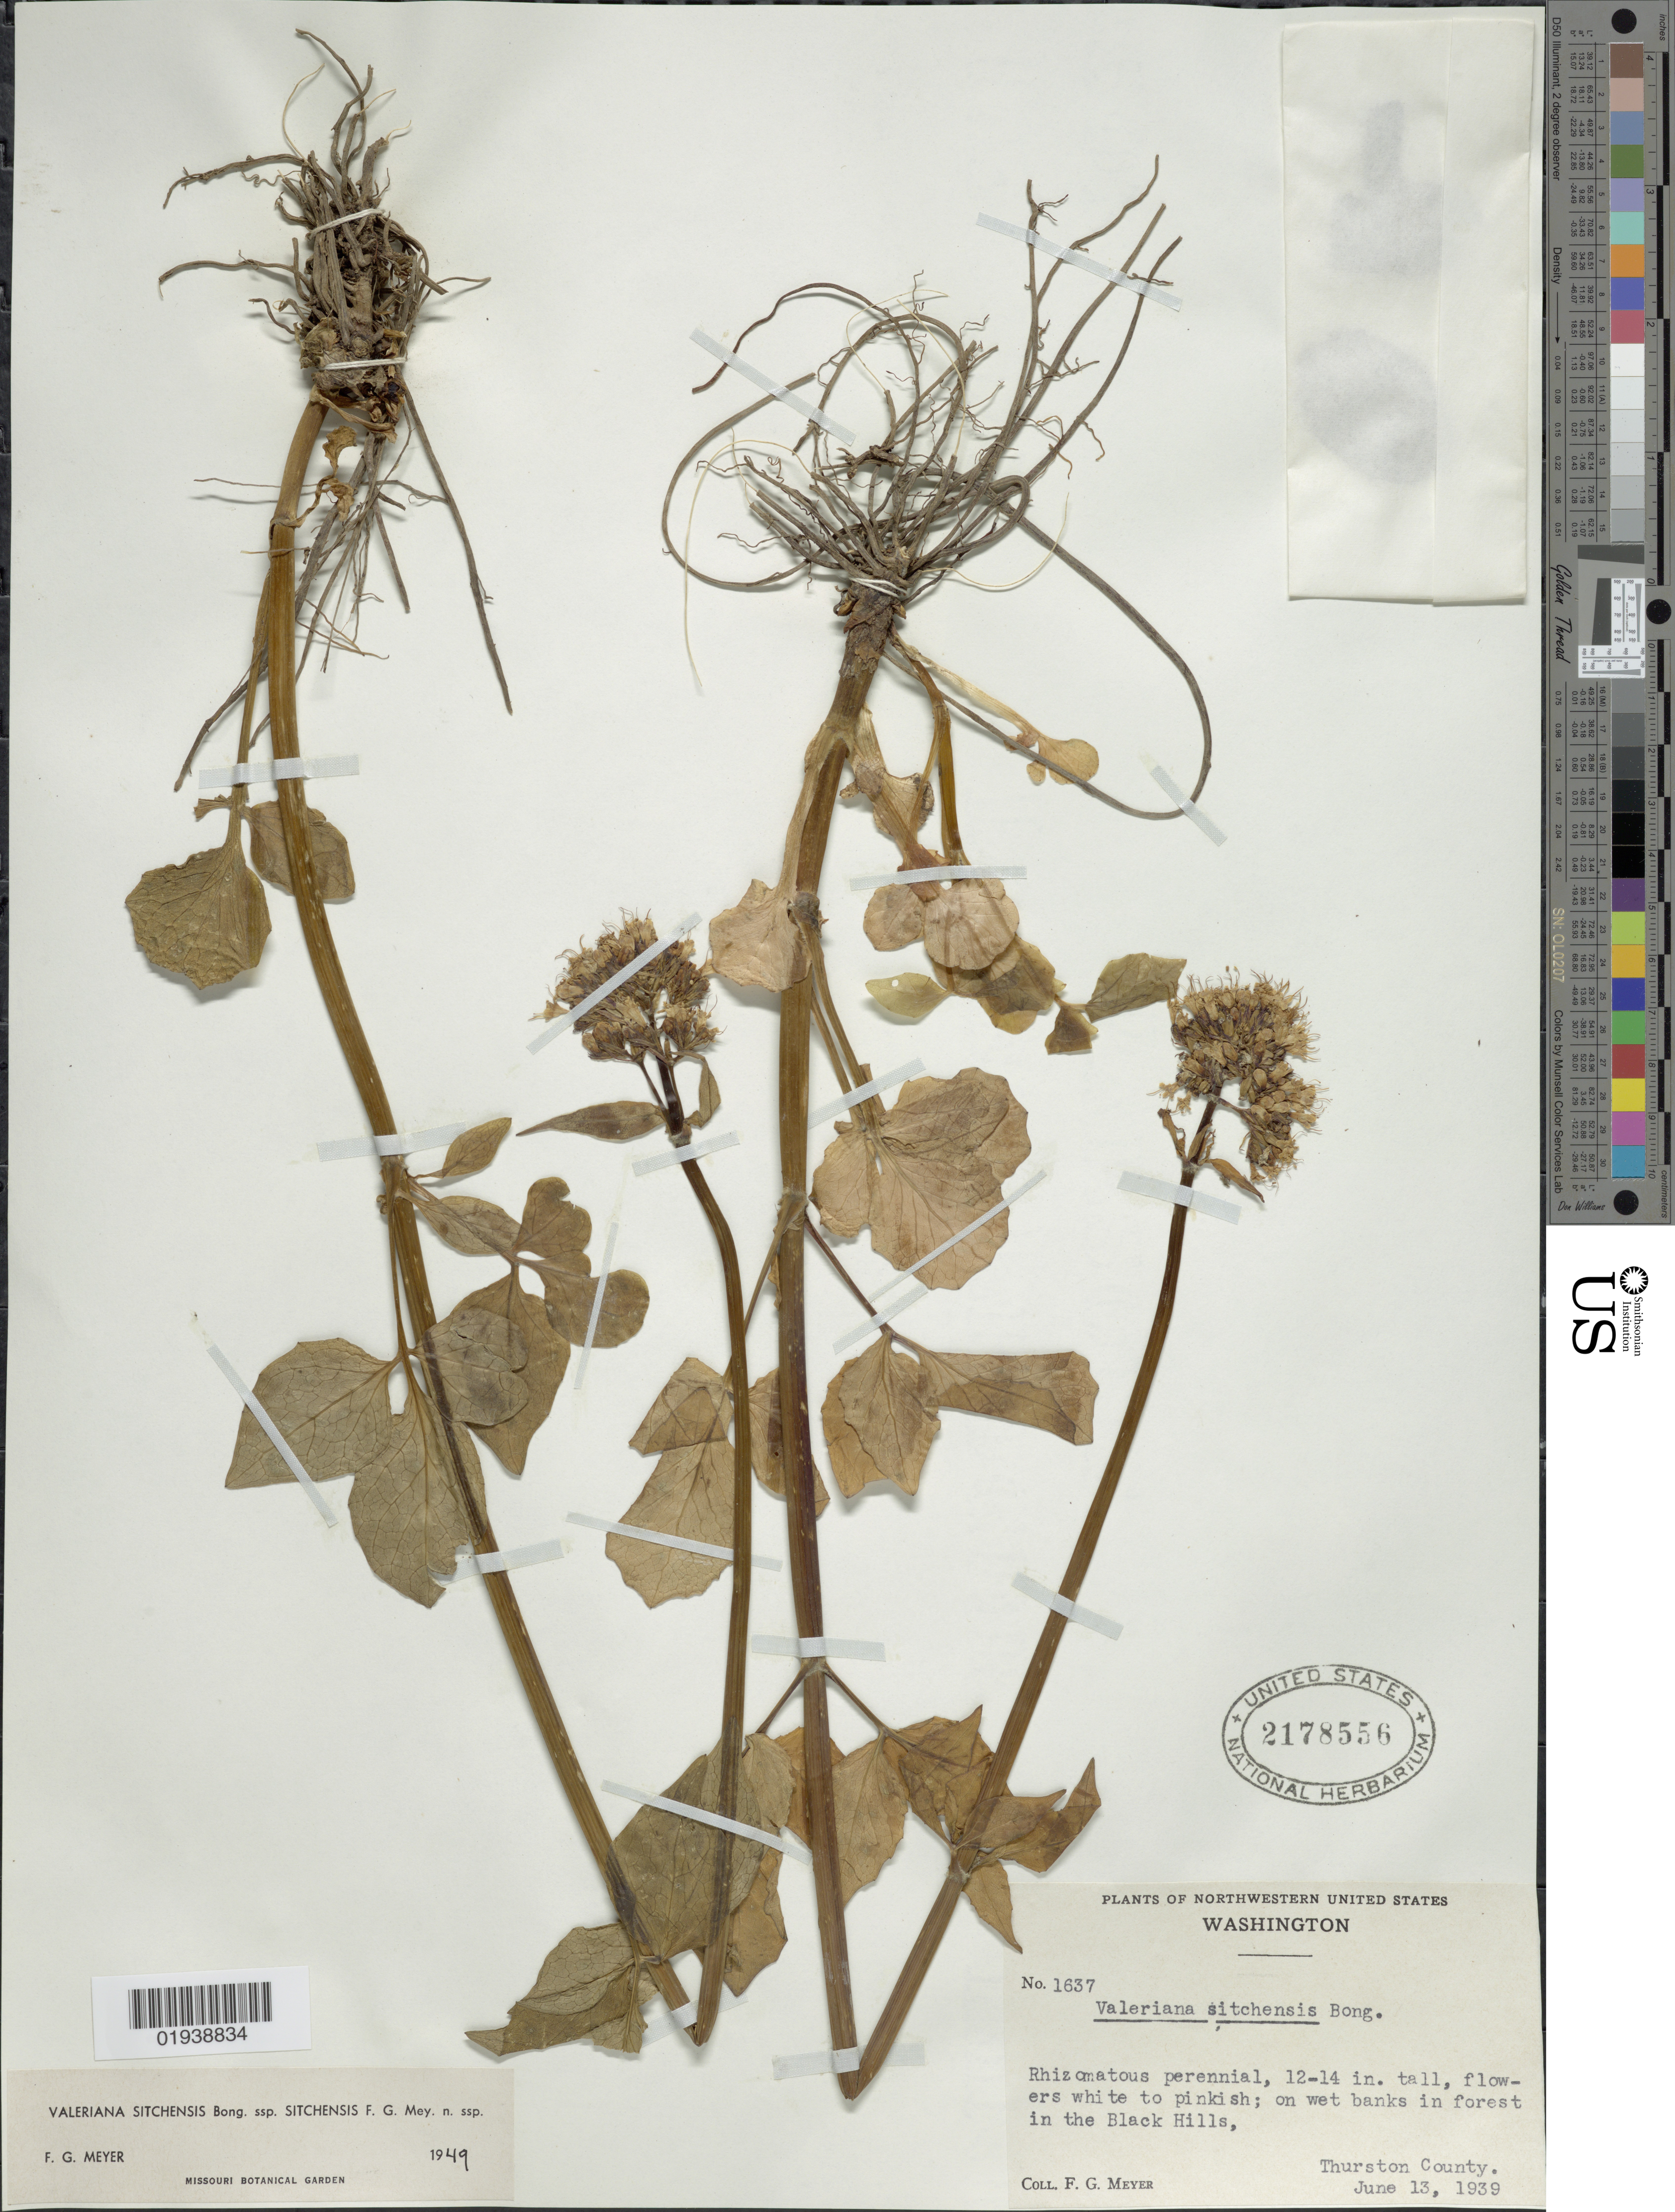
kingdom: Plantae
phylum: Tracheophyta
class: Magnoliopsida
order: Dipsacales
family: Caprifoliaceae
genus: Valeriana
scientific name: Valeriana sitchensis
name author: Bong.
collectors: F. G. Meyer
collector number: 1637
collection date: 1939-06-13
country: United States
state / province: Washington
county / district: Thurston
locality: Northwestern United States. On wet banks in forest in the Black Hills, Thurston County.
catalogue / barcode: US 2178556